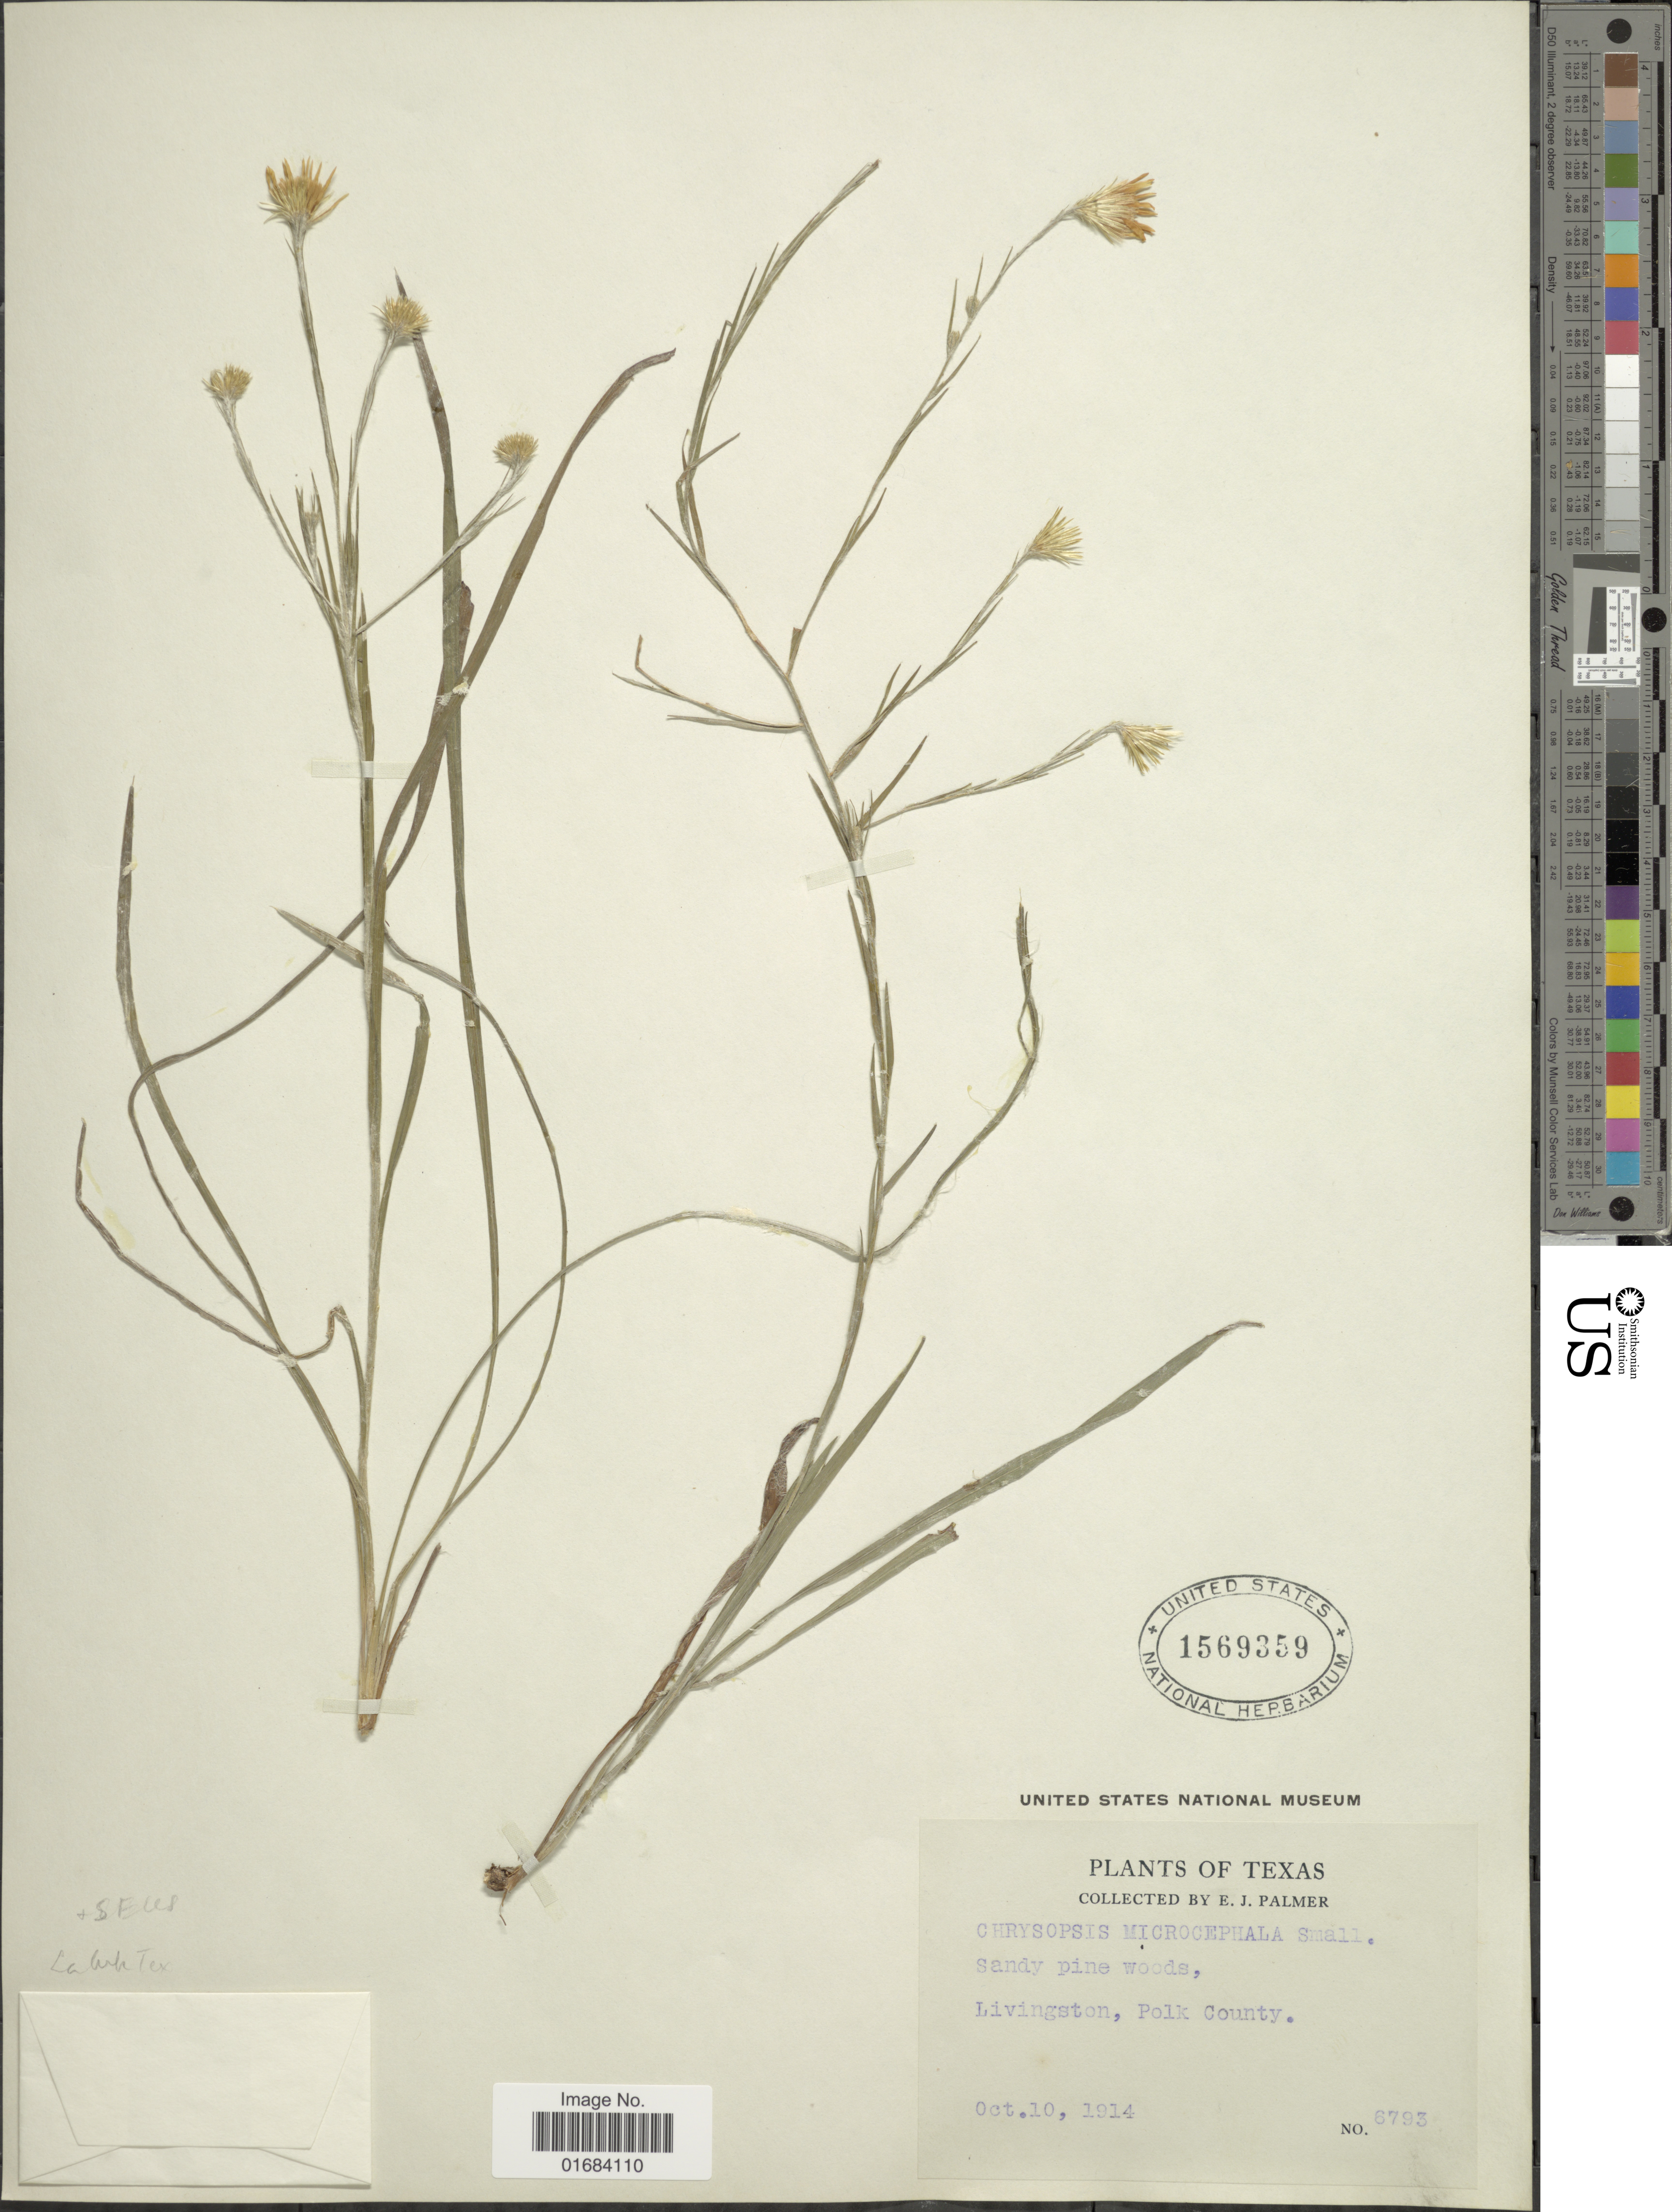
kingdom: Plantae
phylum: Tracheophyta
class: Magnoliopsida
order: Asterales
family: Asteraceae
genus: Pityopsis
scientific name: Pityopsis microcephala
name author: Small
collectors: E. J. Palmer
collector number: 6793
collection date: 1914-10-10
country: United States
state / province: Texas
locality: Livingston, Polk County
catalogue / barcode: US 1569359